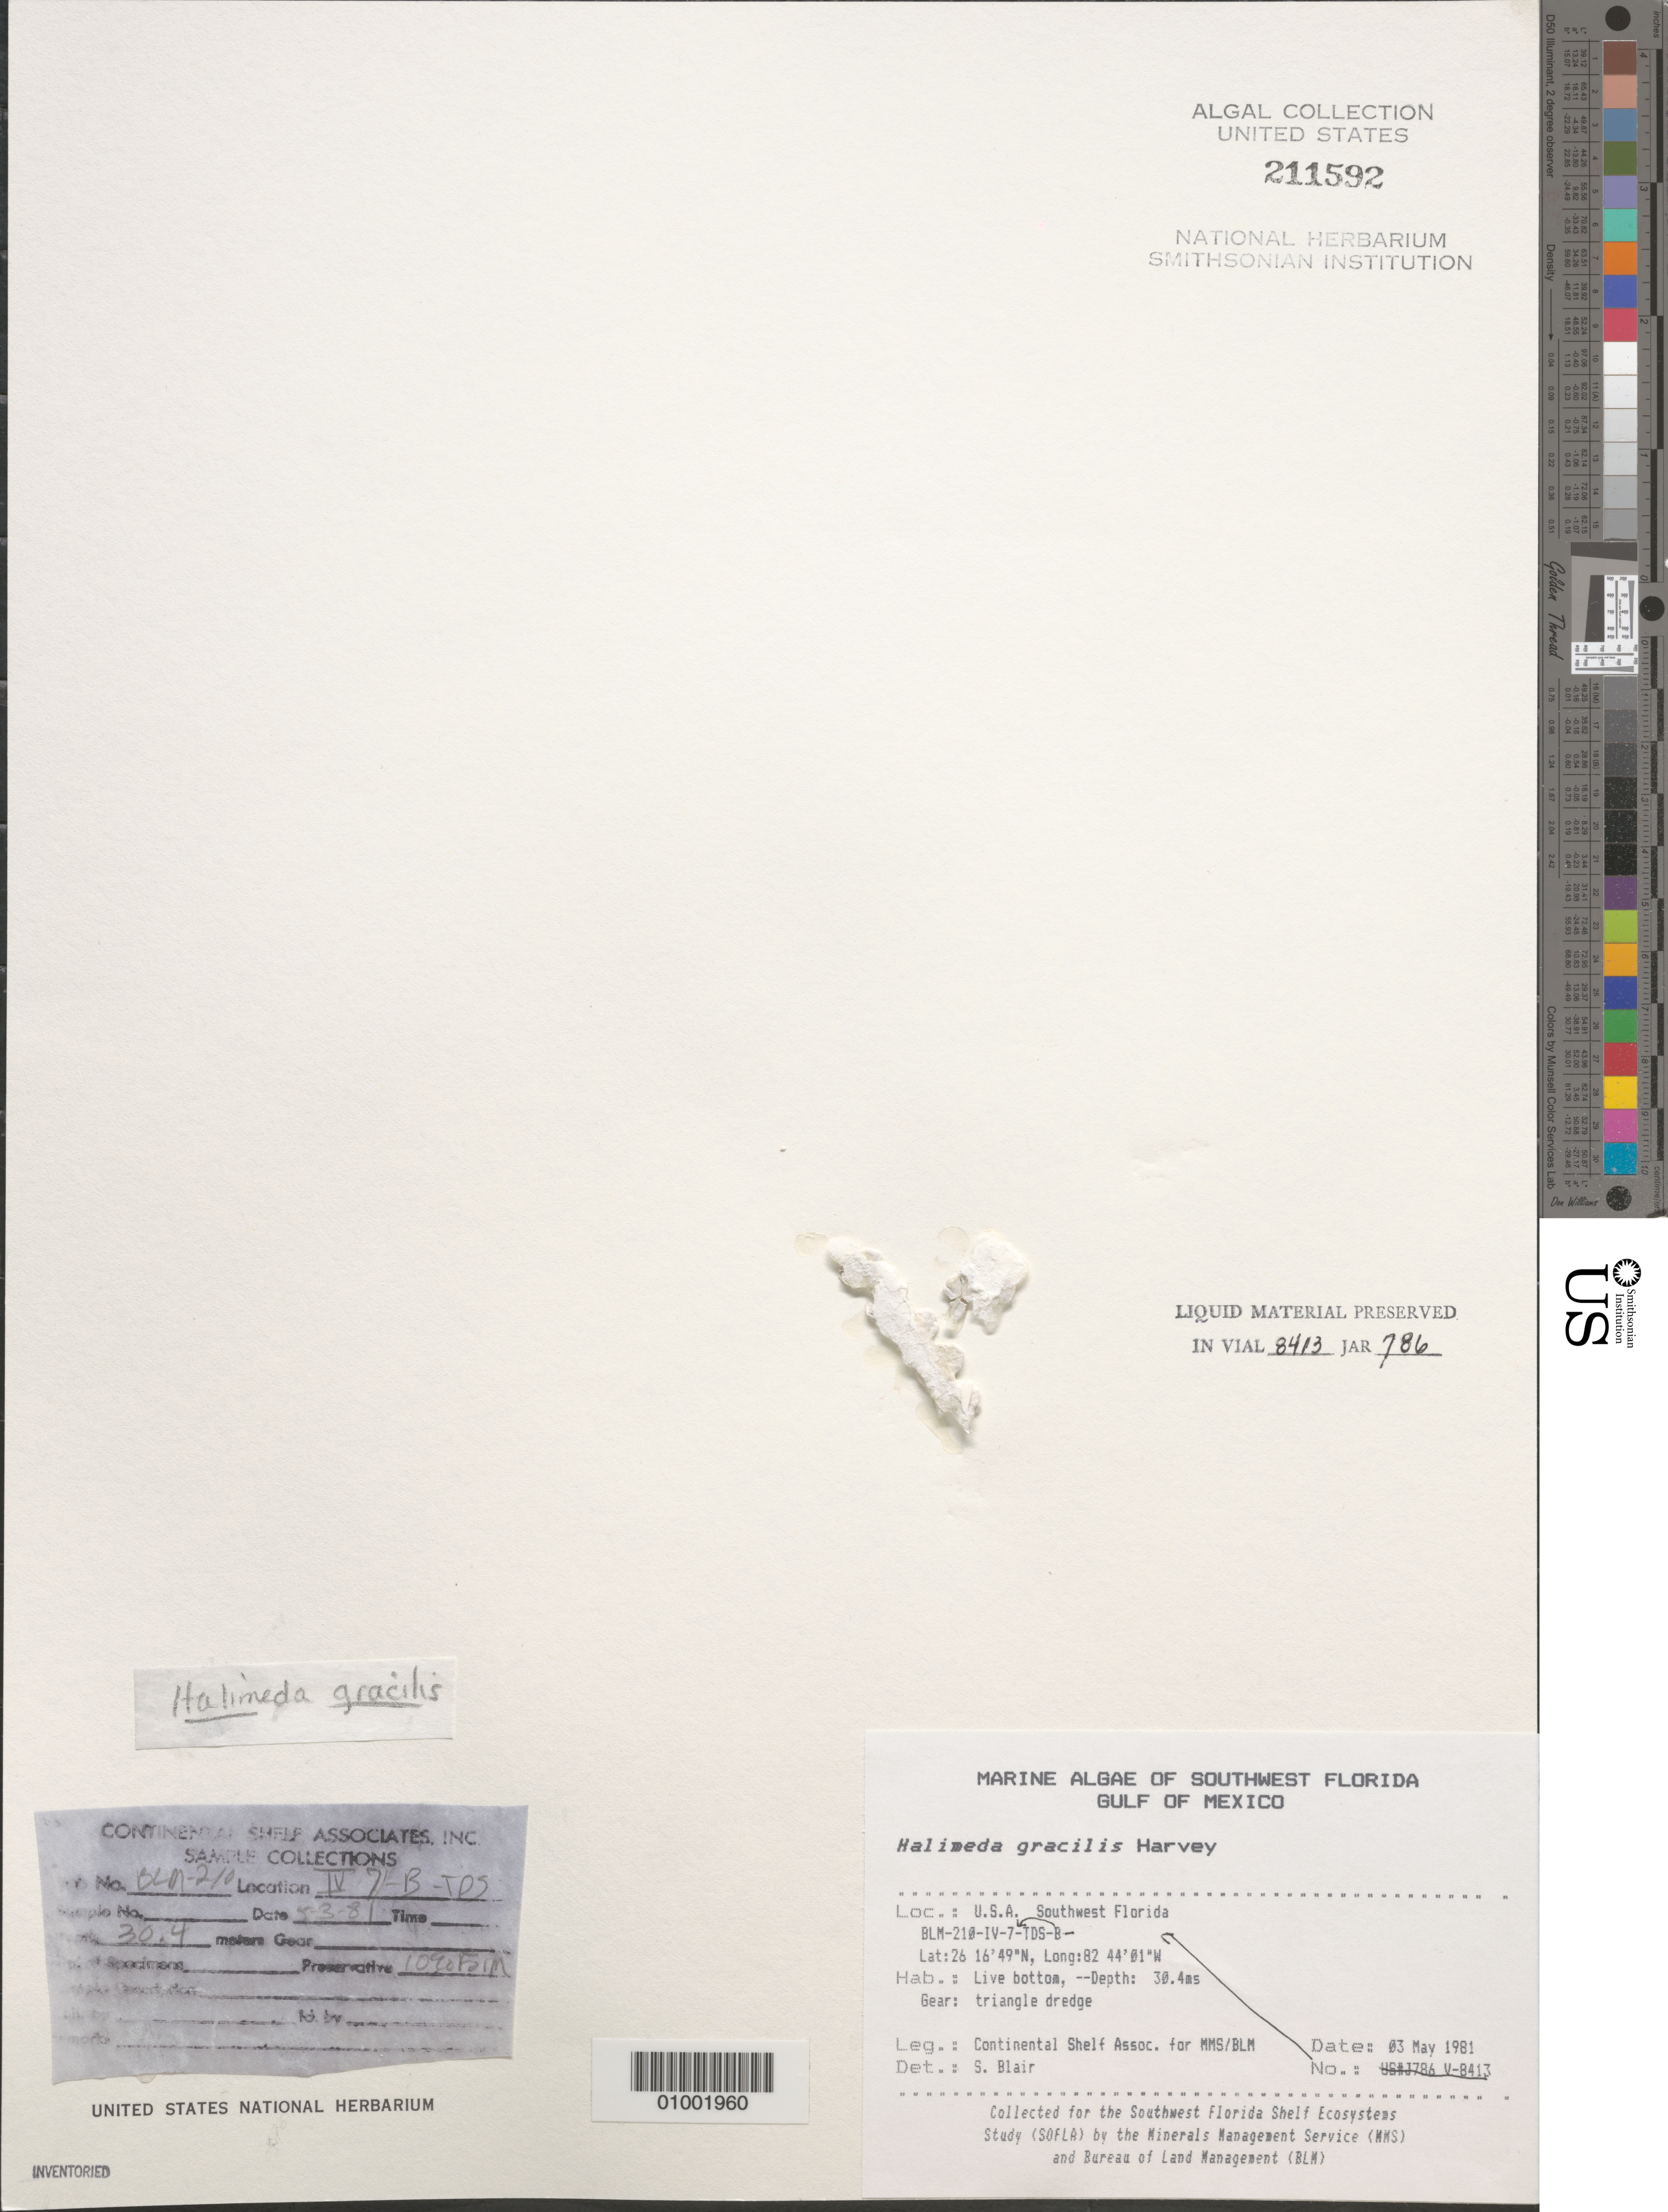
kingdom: Plantae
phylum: Chlorophyta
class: Ulvophyceae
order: Bryopsidales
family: Halimedaceae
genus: Halimeda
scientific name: Halimeda gracilis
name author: Harv. ex J. Agardh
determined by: Blair, S. M.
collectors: Continental Shelf Associates for the MMS/BLM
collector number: BLM-210-IV-7-B-TDS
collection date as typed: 03 May 1981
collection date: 1981-05-03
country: United States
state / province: Florida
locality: Gulf of Mexico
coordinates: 26 16'49"N, 82 44'01"W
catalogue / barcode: US 211592